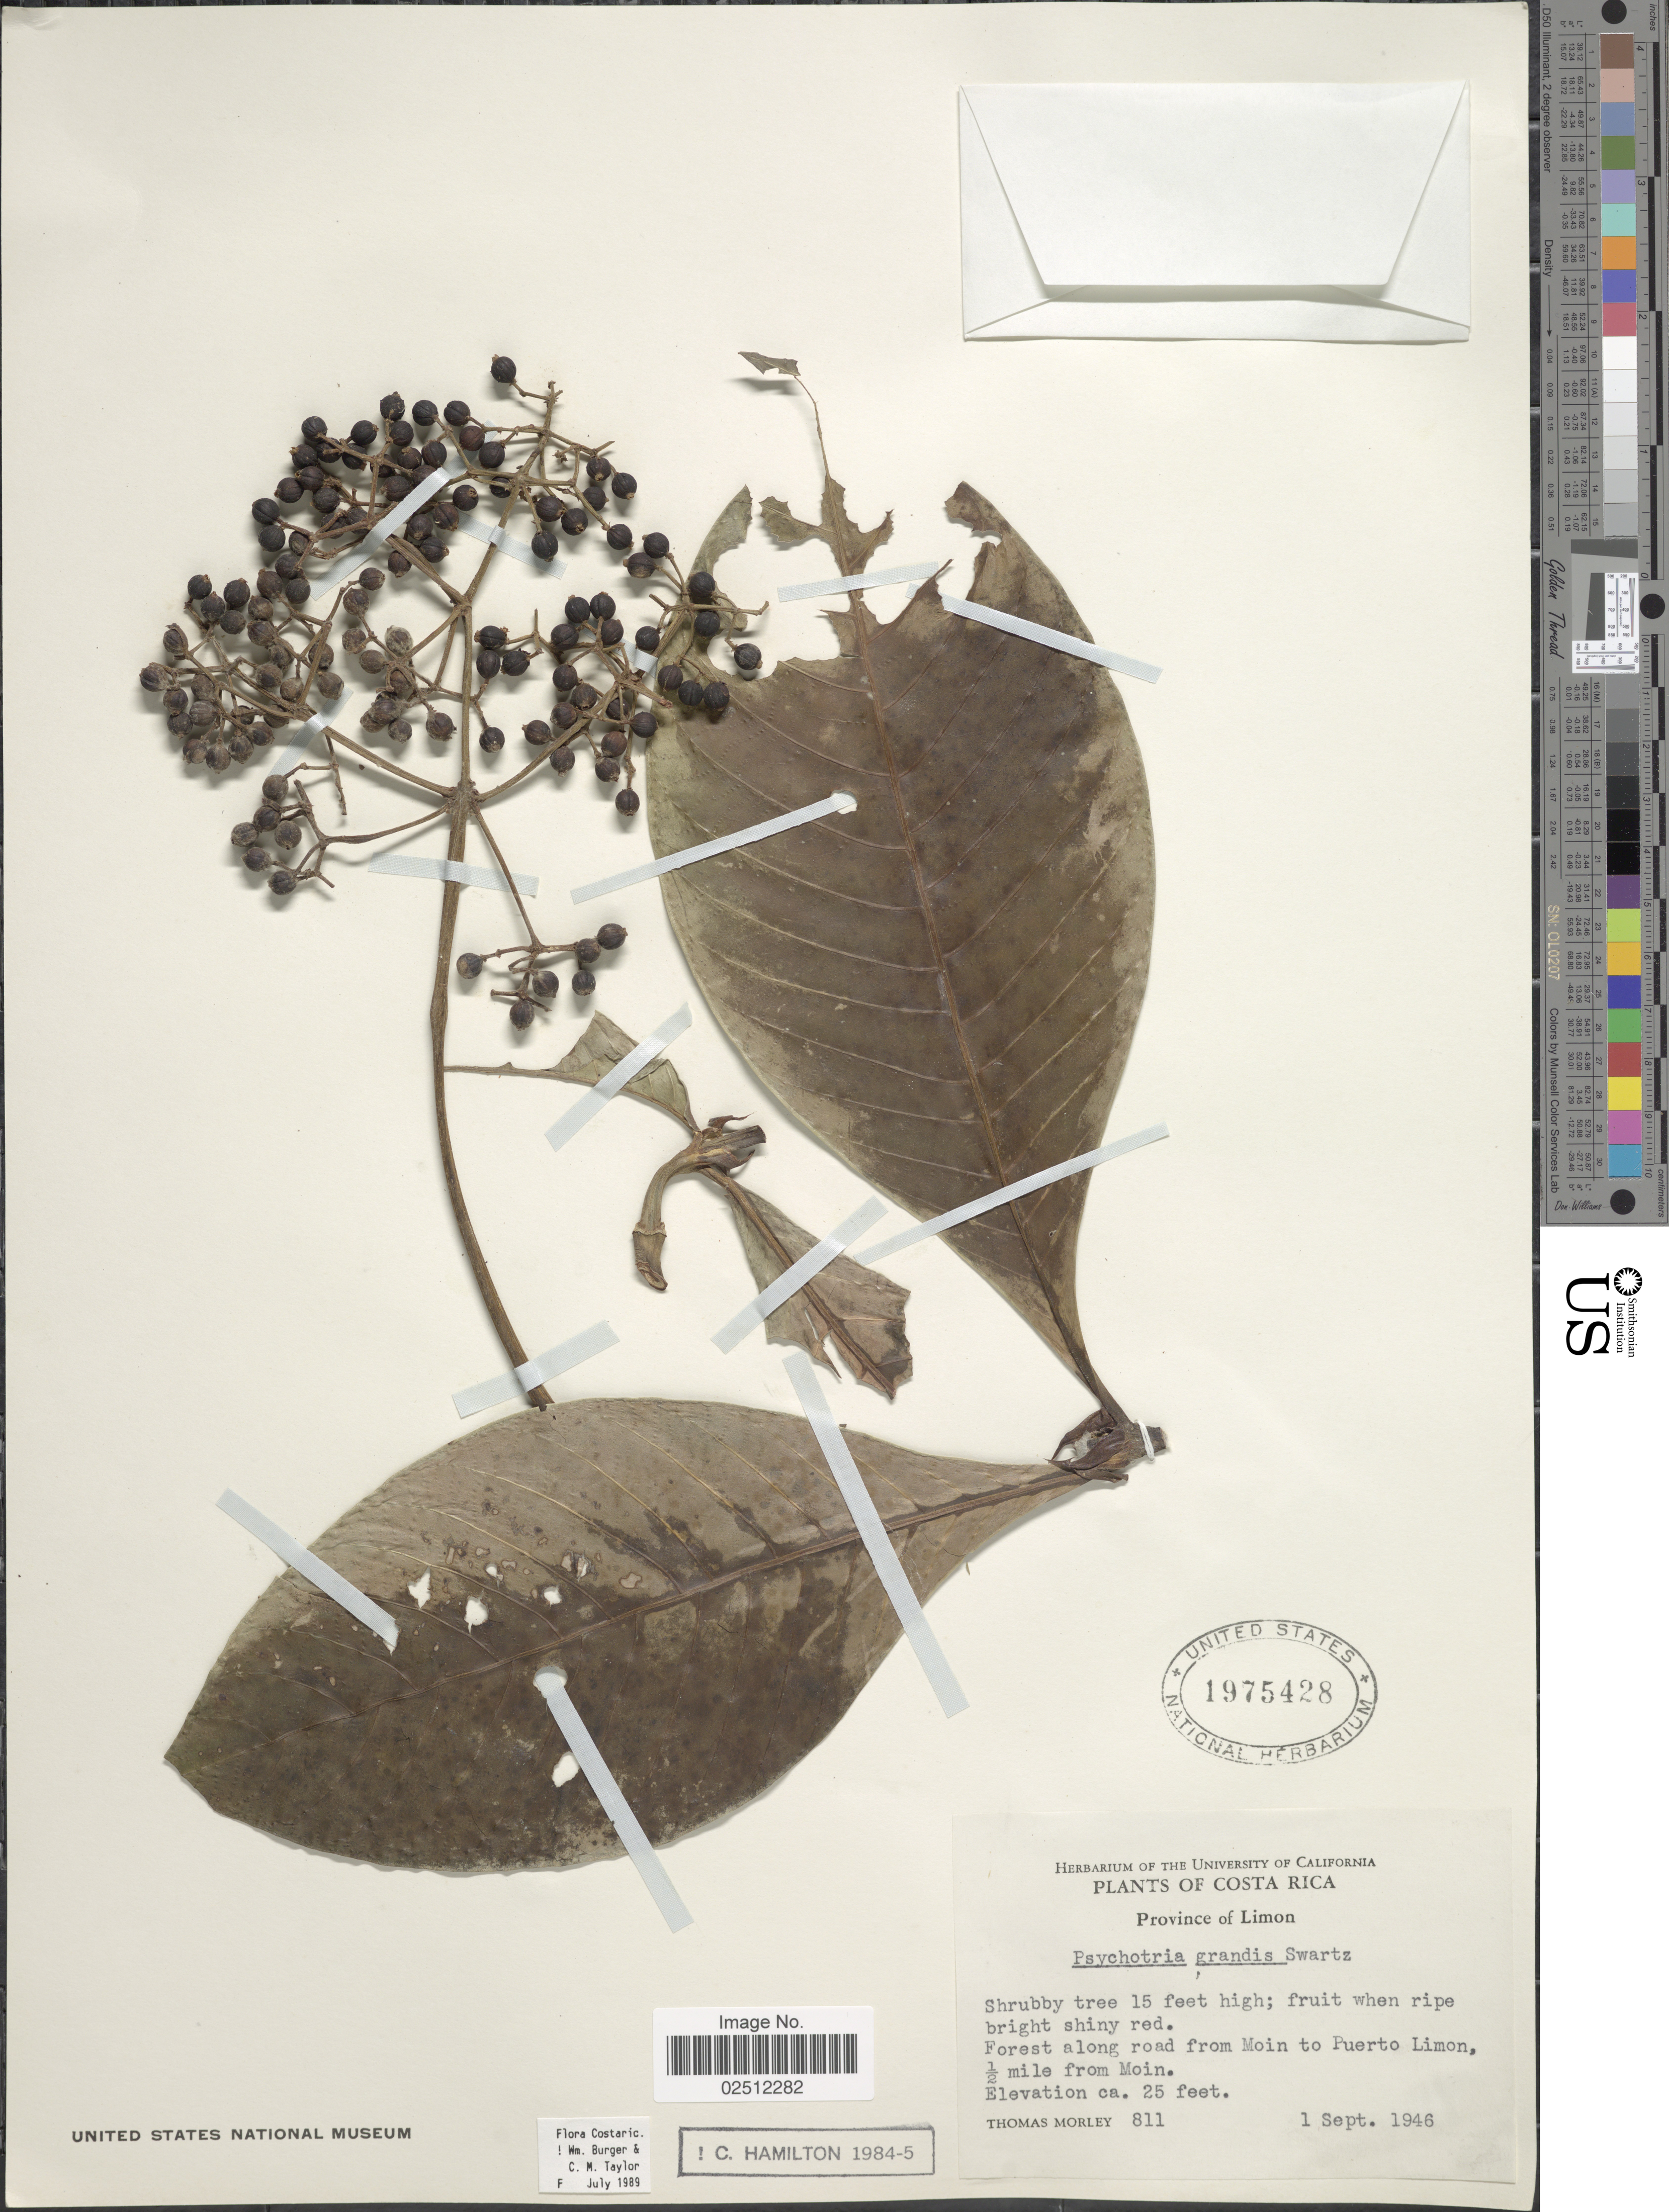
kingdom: Plantae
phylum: Tracheophyta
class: Magnoliopsida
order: Gentianales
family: Rubiaceae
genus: Psychotria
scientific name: Psychotria grandis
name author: Sw.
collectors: T. Morley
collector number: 811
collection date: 1946-09-01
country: Costa Rica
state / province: Limón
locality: Forest along road from Moin to Puerto Limon, ½ mile from Moin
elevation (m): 8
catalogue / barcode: US 1975428